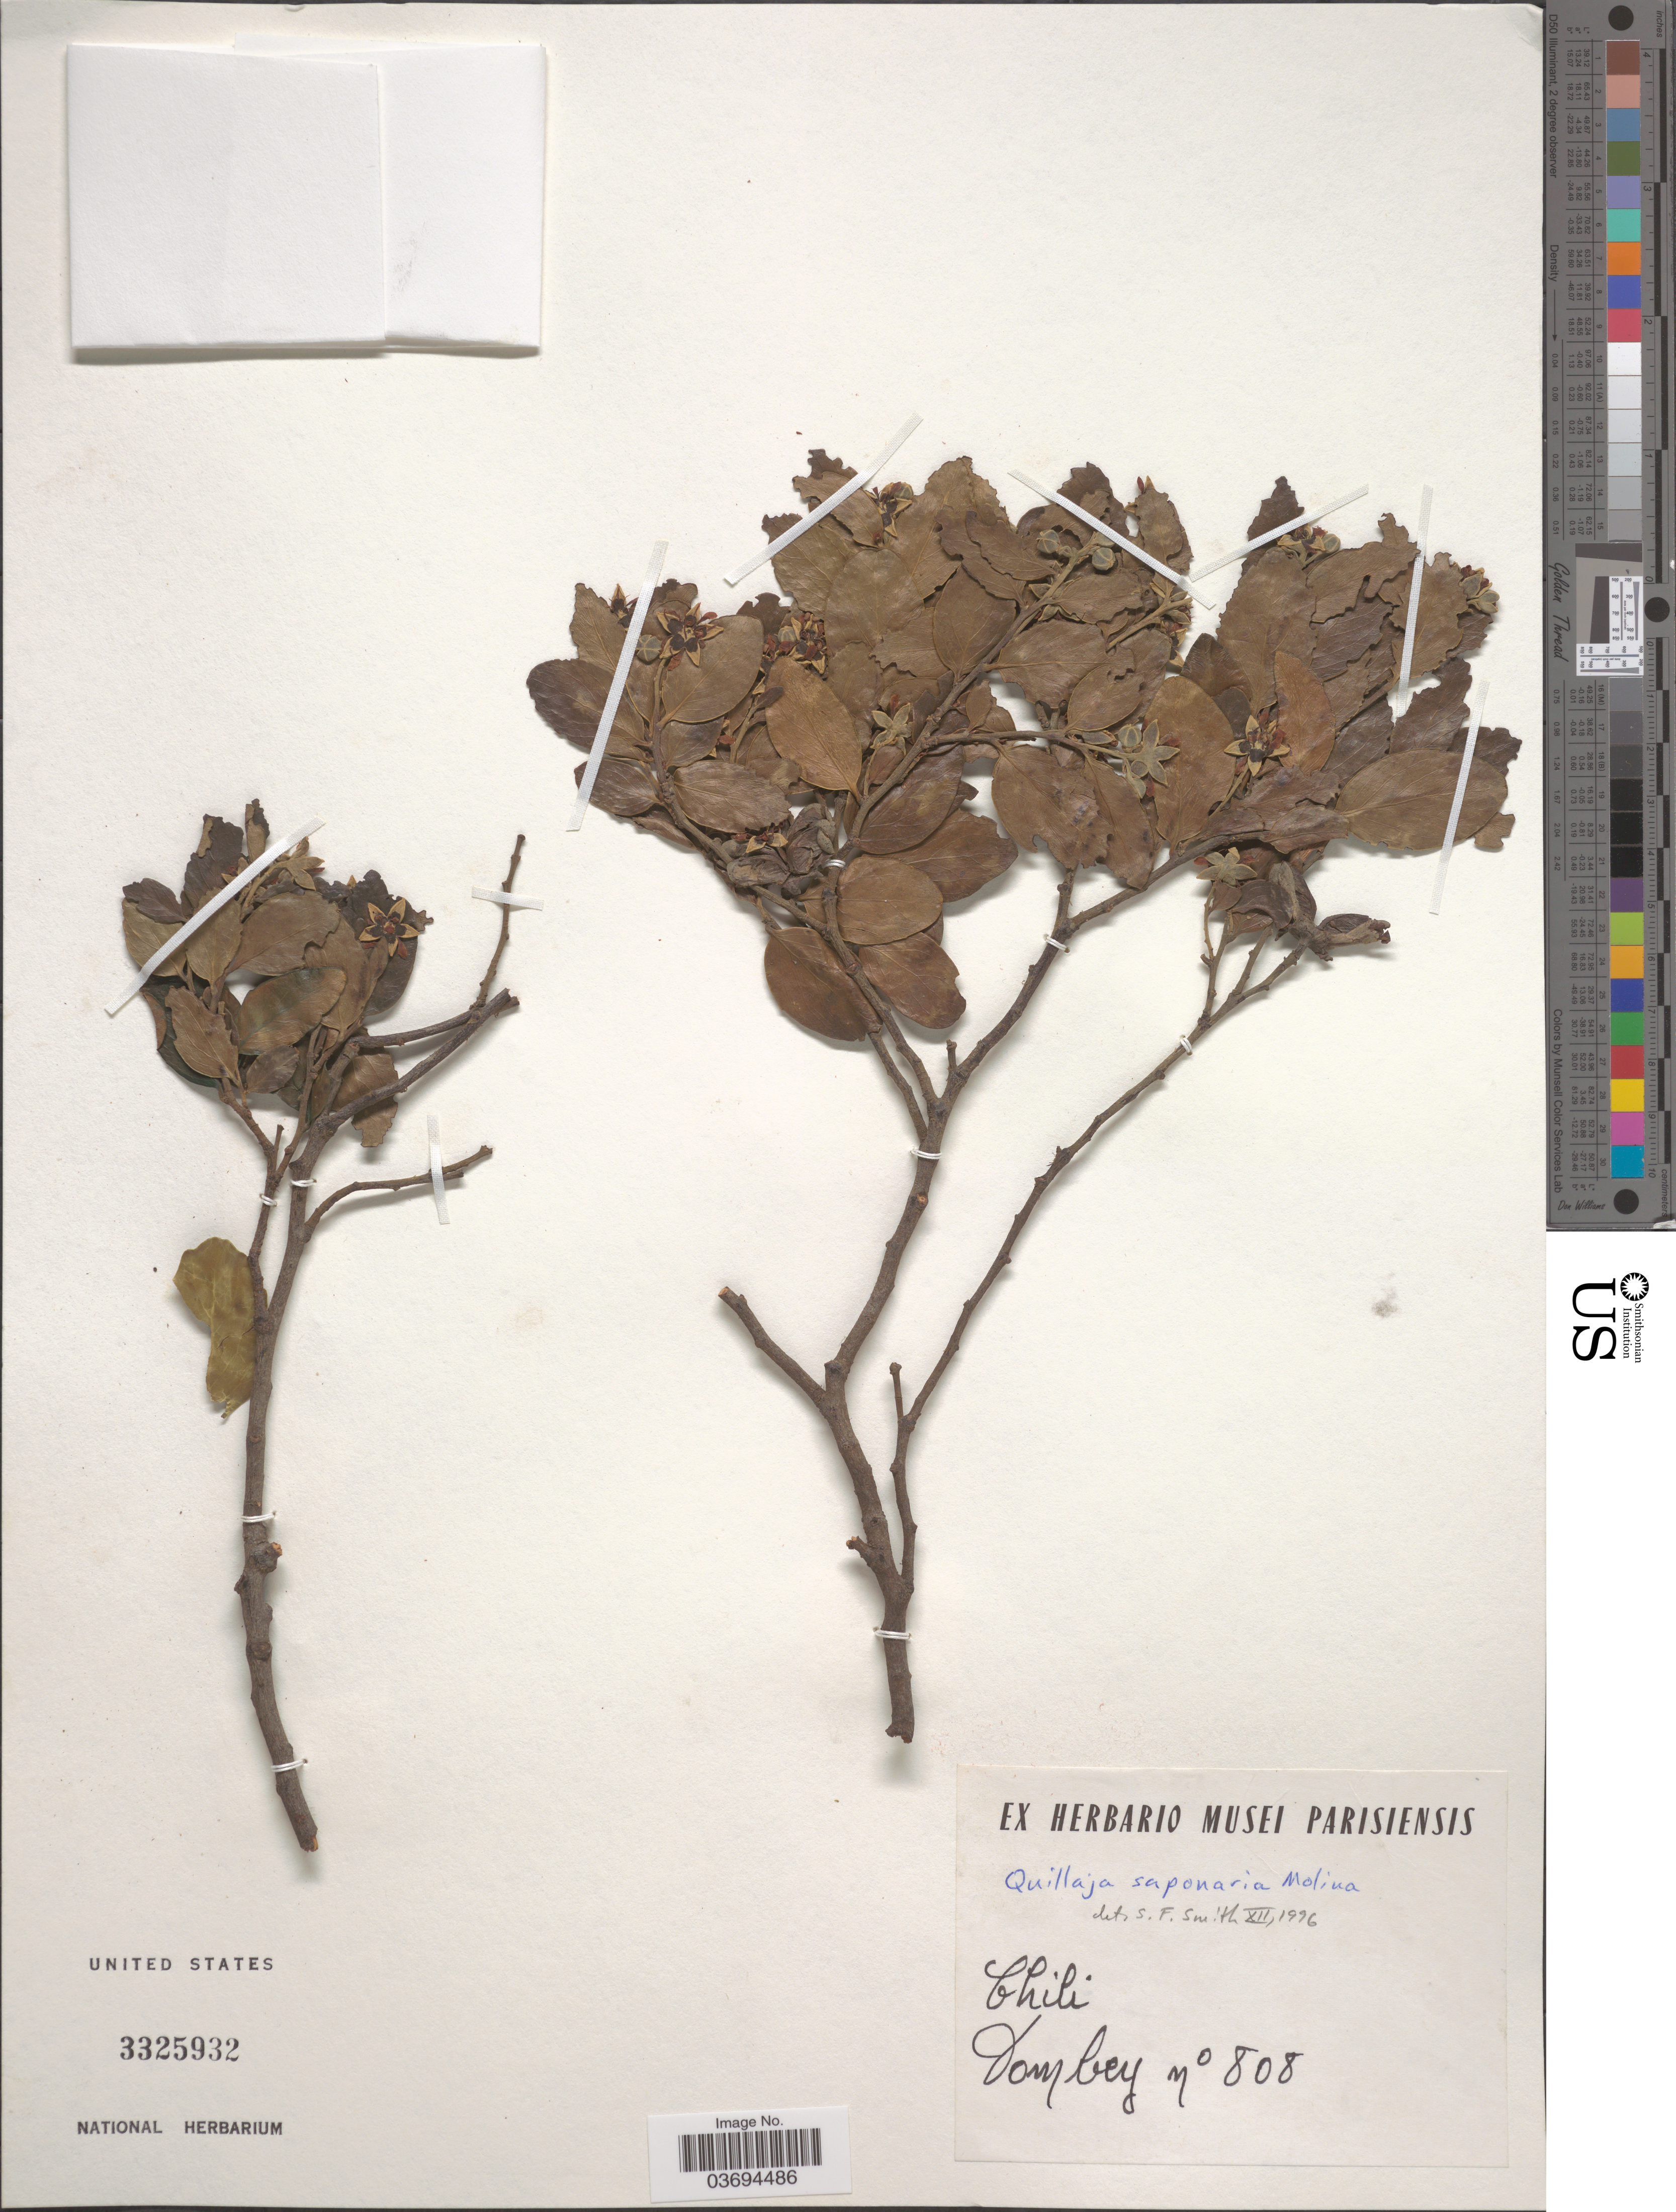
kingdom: Plantae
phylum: Tracheophyta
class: Magnoliopsida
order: Fabales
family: Quillajaceae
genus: Quillaja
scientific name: Quillaja saponaria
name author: Molina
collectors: Dombey, --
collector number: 808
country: Chile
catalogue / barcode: US 3325932